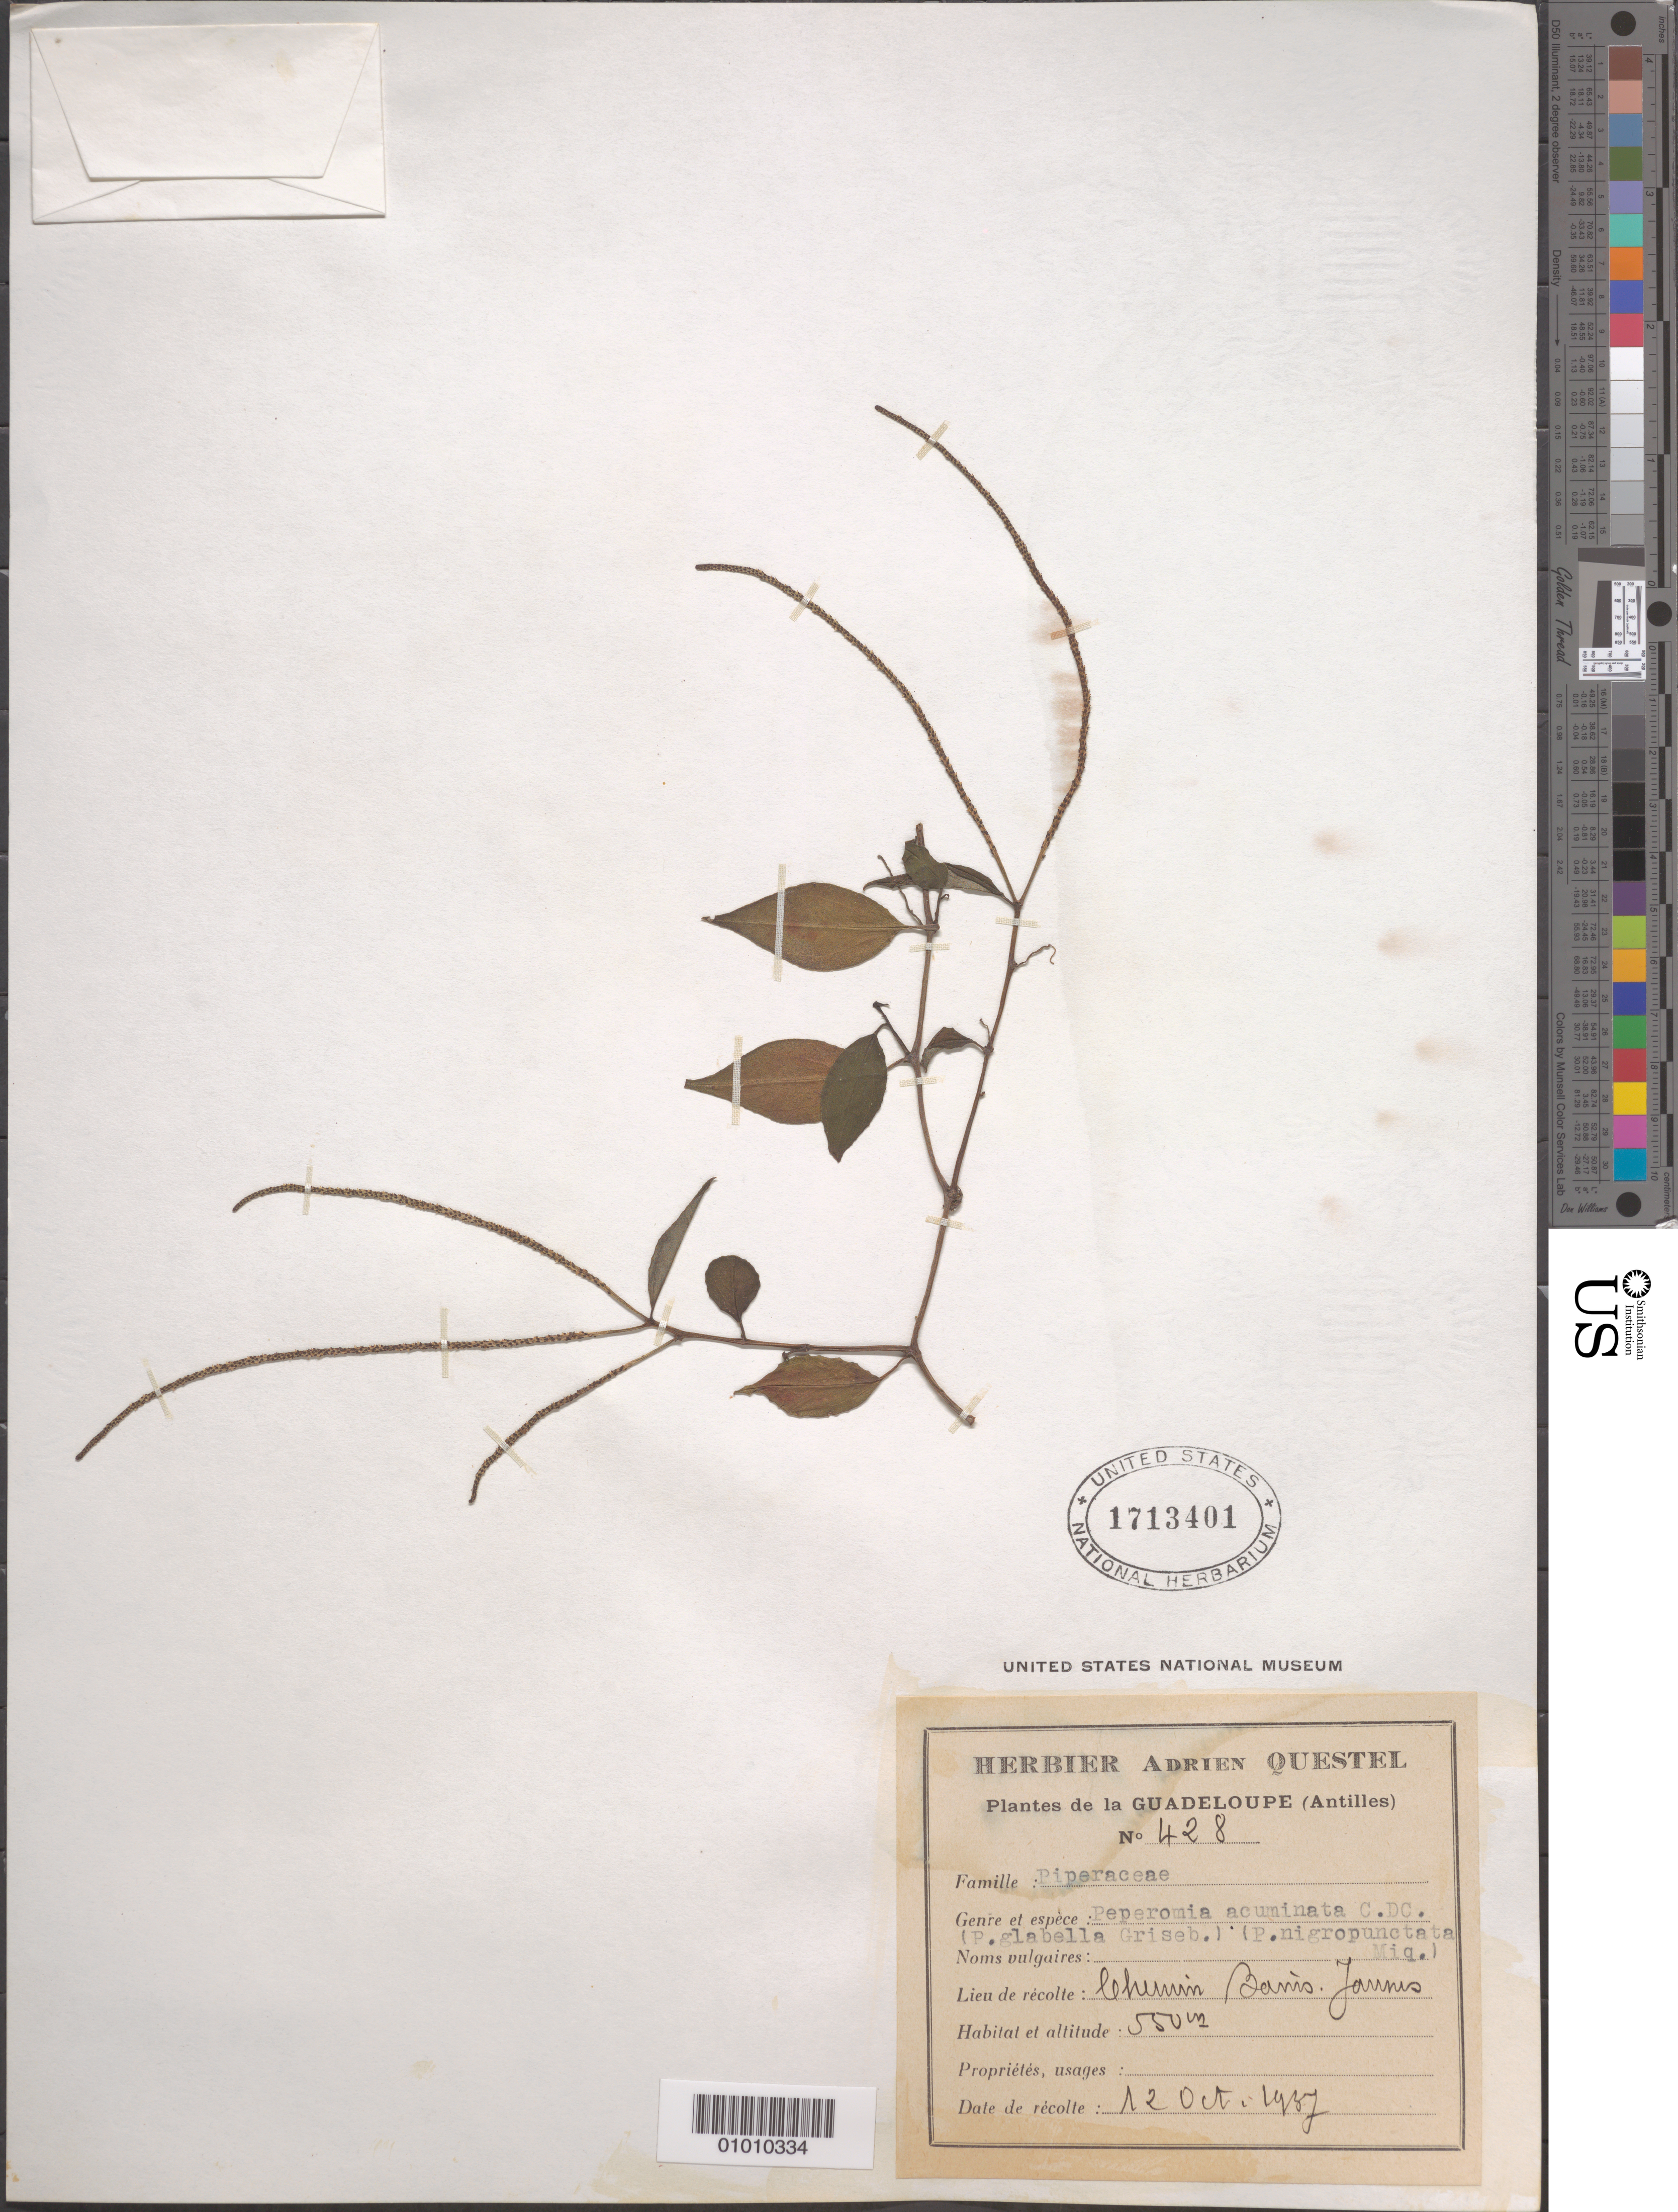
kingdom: Plantae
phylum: Tracheophyta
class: Magnoliopsida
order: Piperales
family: Piperaceae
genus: Peperomia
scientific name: Peperomia nigropunctata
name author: Miq.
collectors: A. Questel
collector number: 428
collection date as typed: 12 Oct 1947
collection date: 1947-10-12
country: Guadeloupe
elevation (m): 550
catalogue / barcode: US 1713401